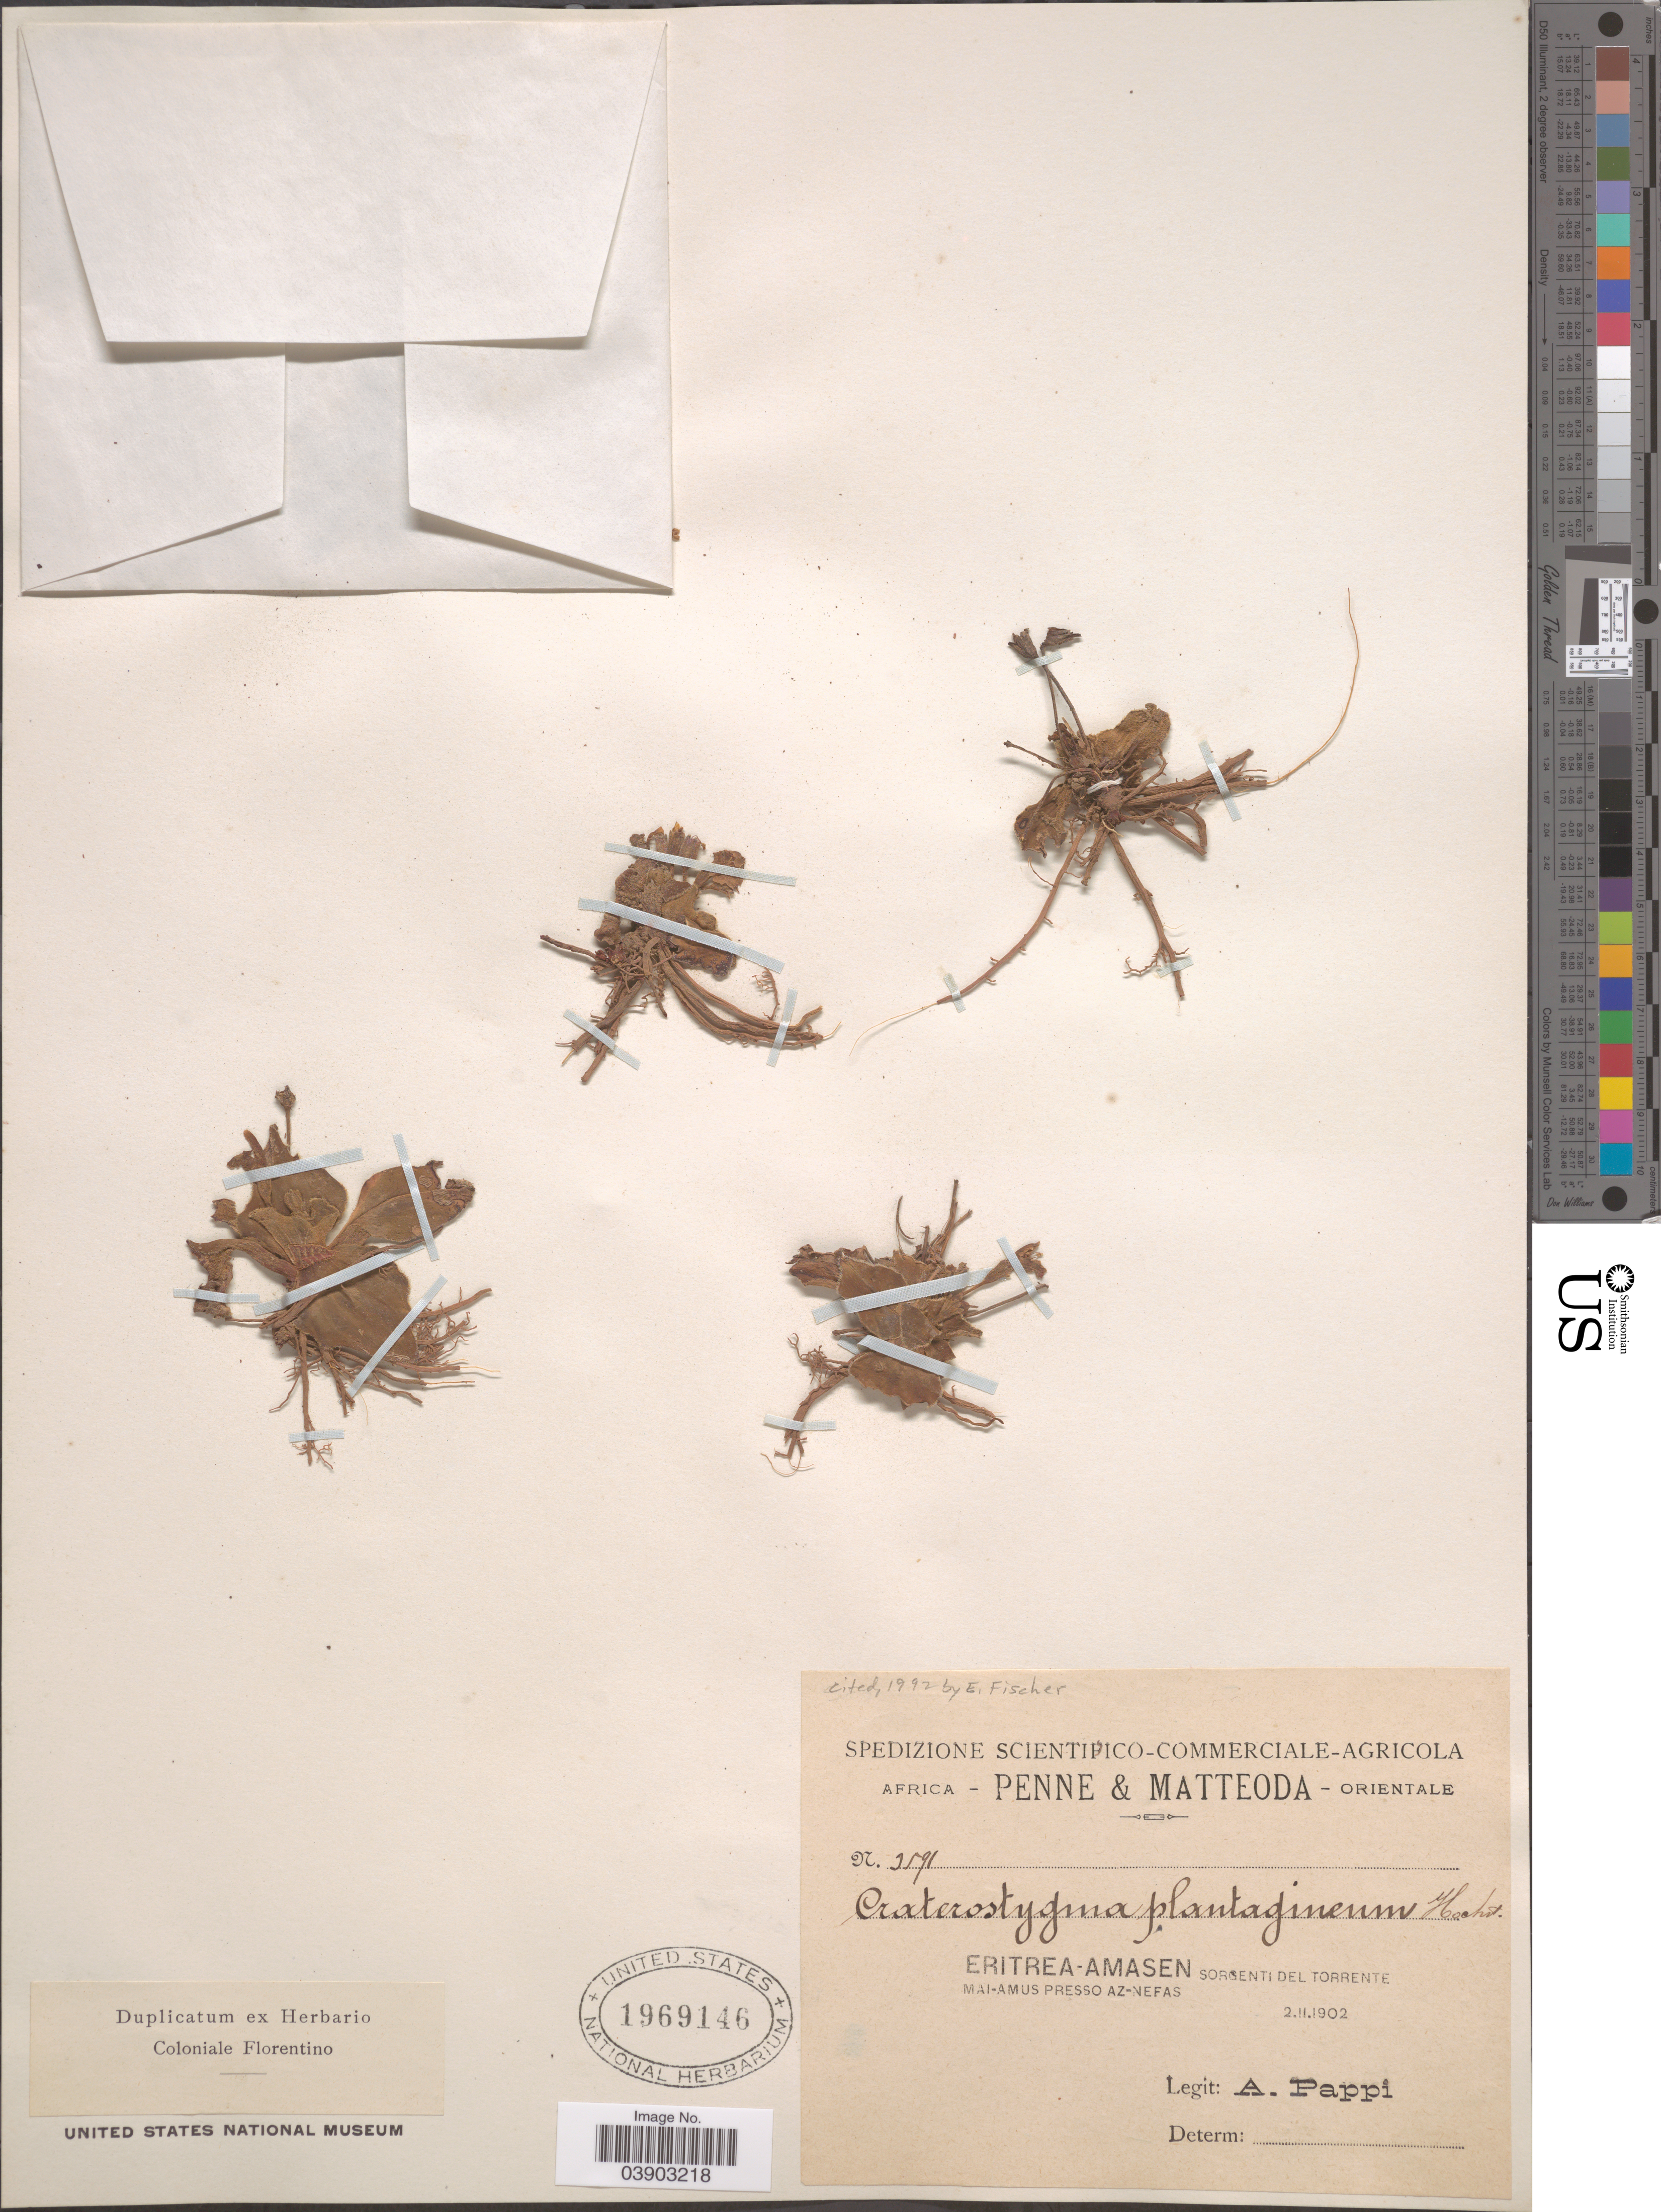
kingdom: Plantae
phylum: Tracheophyta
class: Magnoliopsida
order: Lamiales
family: Linderniaceae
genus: Craterostigma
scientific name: Craterostigma plantagineum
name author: Hochst.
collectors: A. Pappi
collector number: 3591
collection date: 1902-11-02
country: Eritrea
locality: Africa Orientale. Eritrea-Amasen sorgenti del torrente mai-amus presso az-nefas.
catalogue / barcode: US 1969146